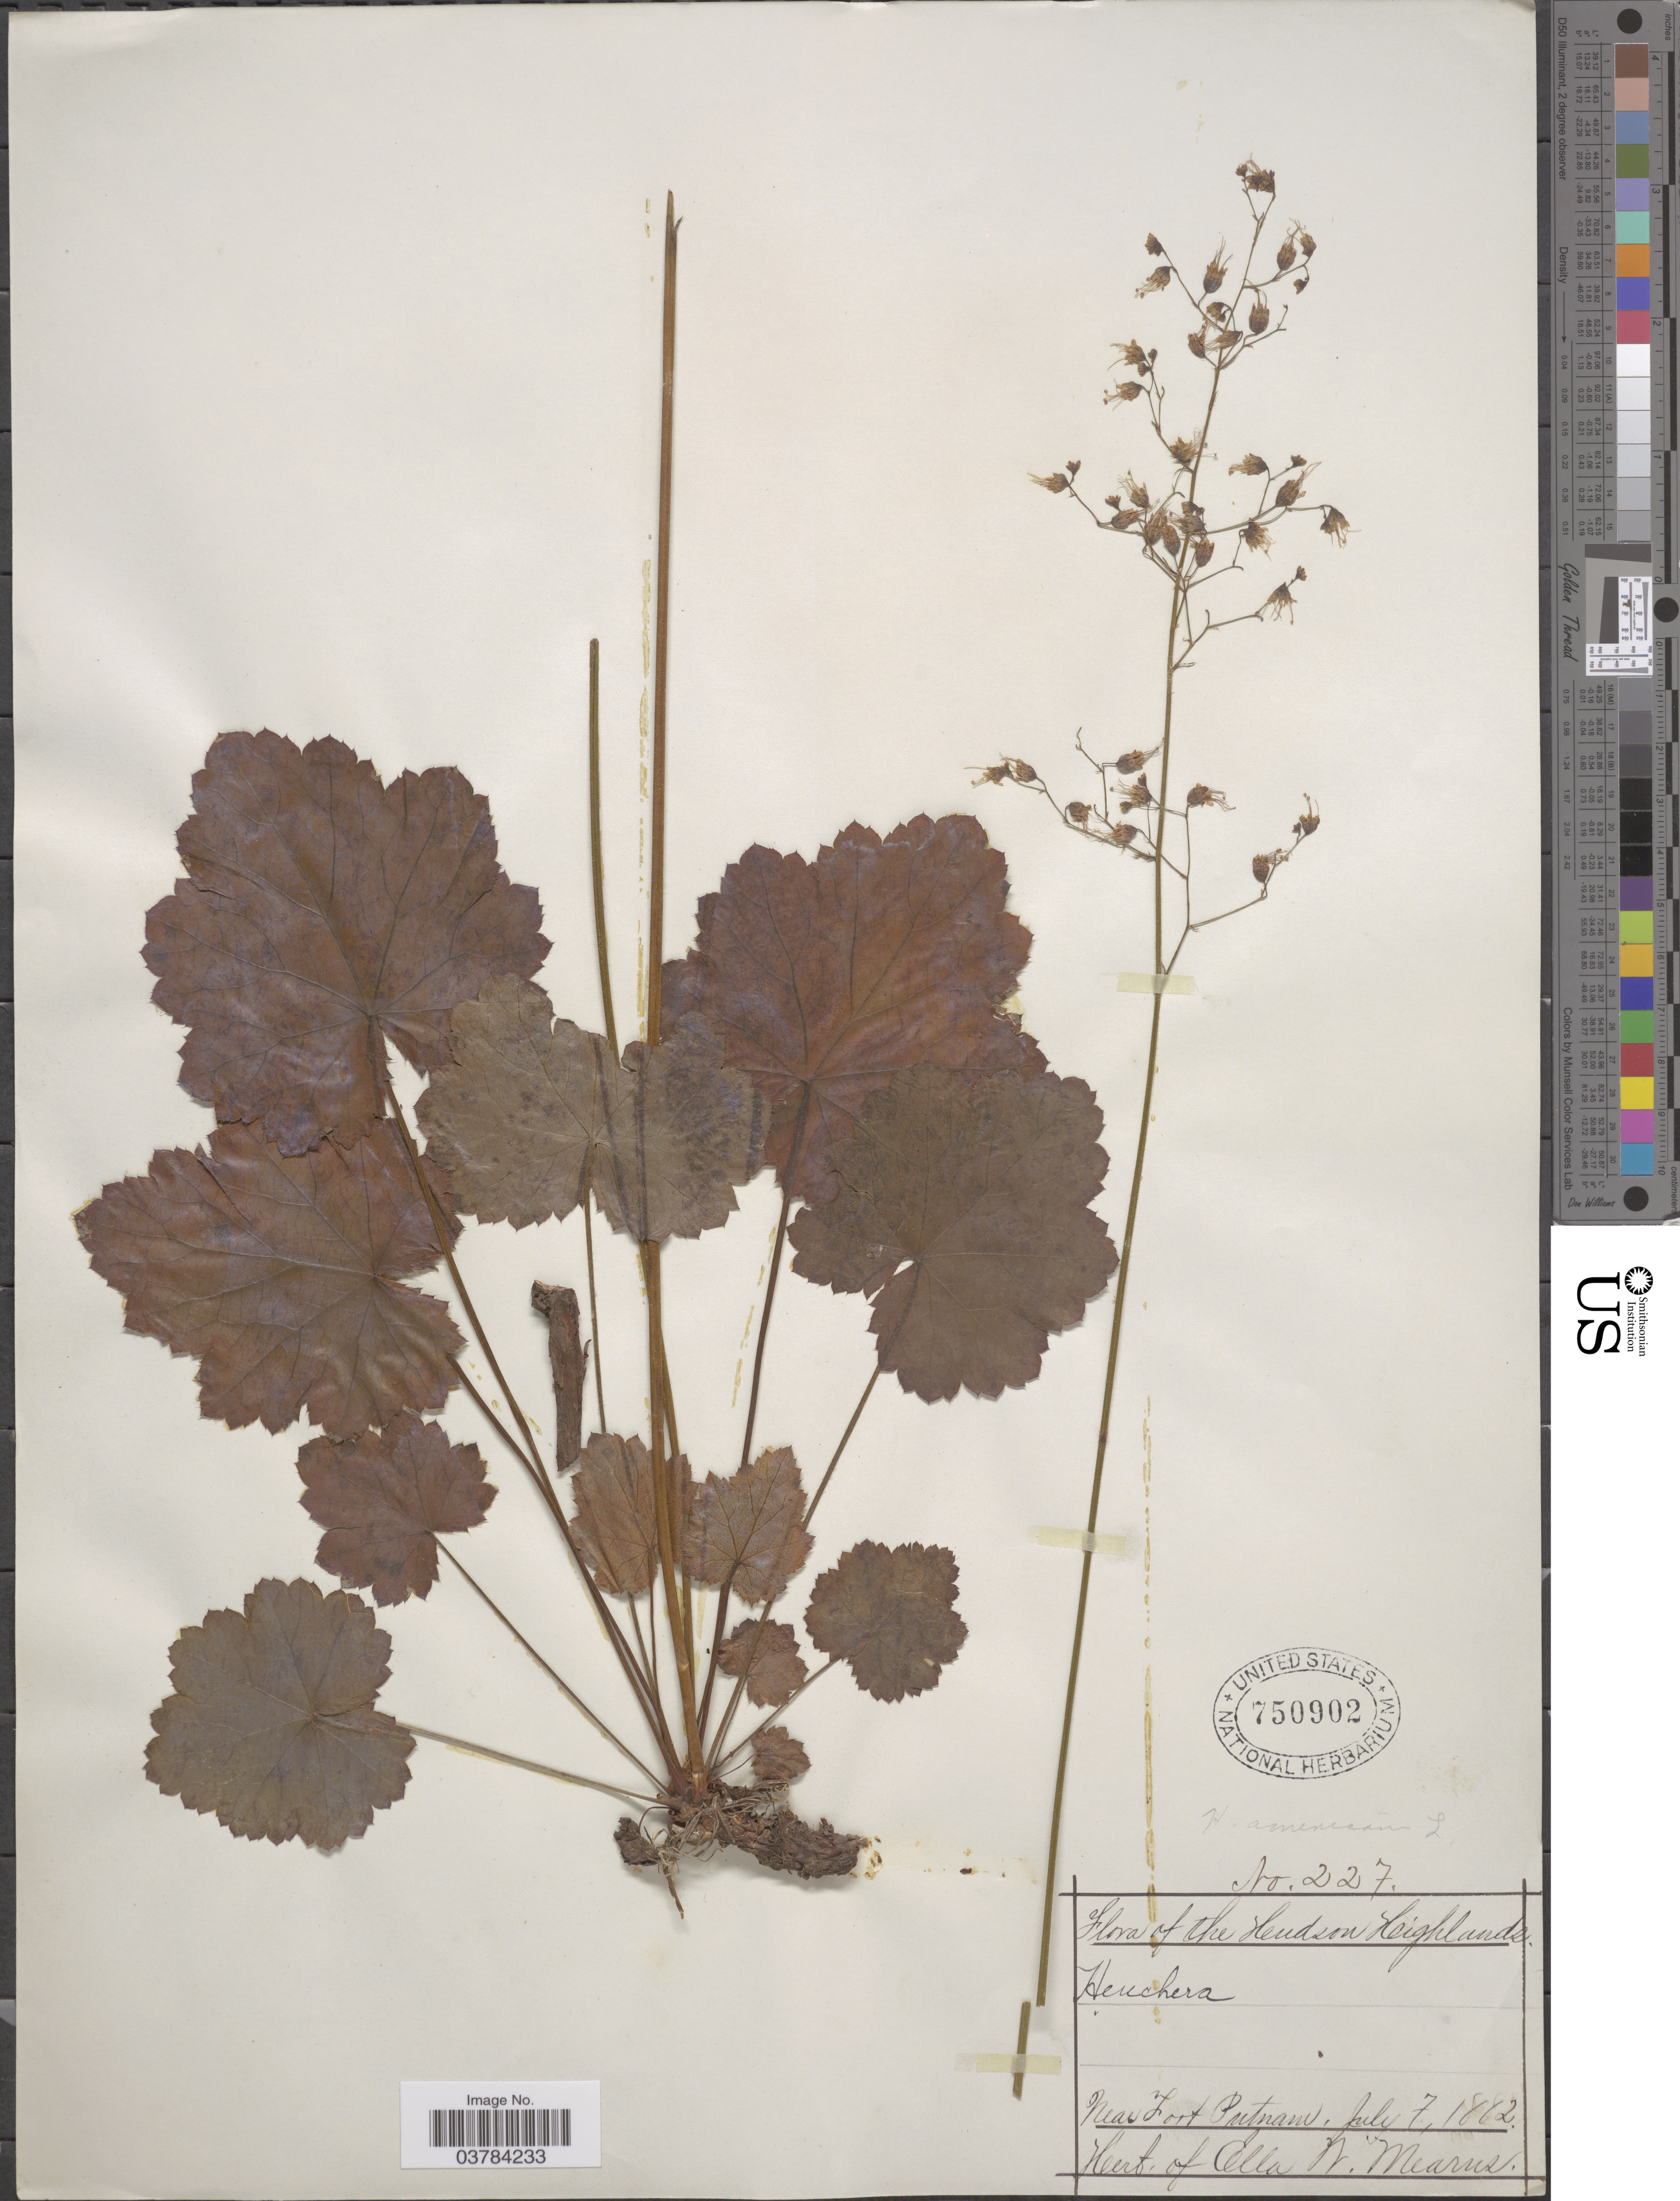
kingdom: Plantae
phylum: Tracheophyta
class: Magnoliopsida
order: Saxifragales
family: Saxifragaceae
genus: Heuchera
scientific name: Heuchera americana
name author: L.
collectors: ex herb. Ella W. Mearns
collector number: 227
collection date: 1882-07-07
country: United States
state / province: New York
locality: The Hudson Highlands. Near Fort Putnam.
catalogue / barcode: US 750902